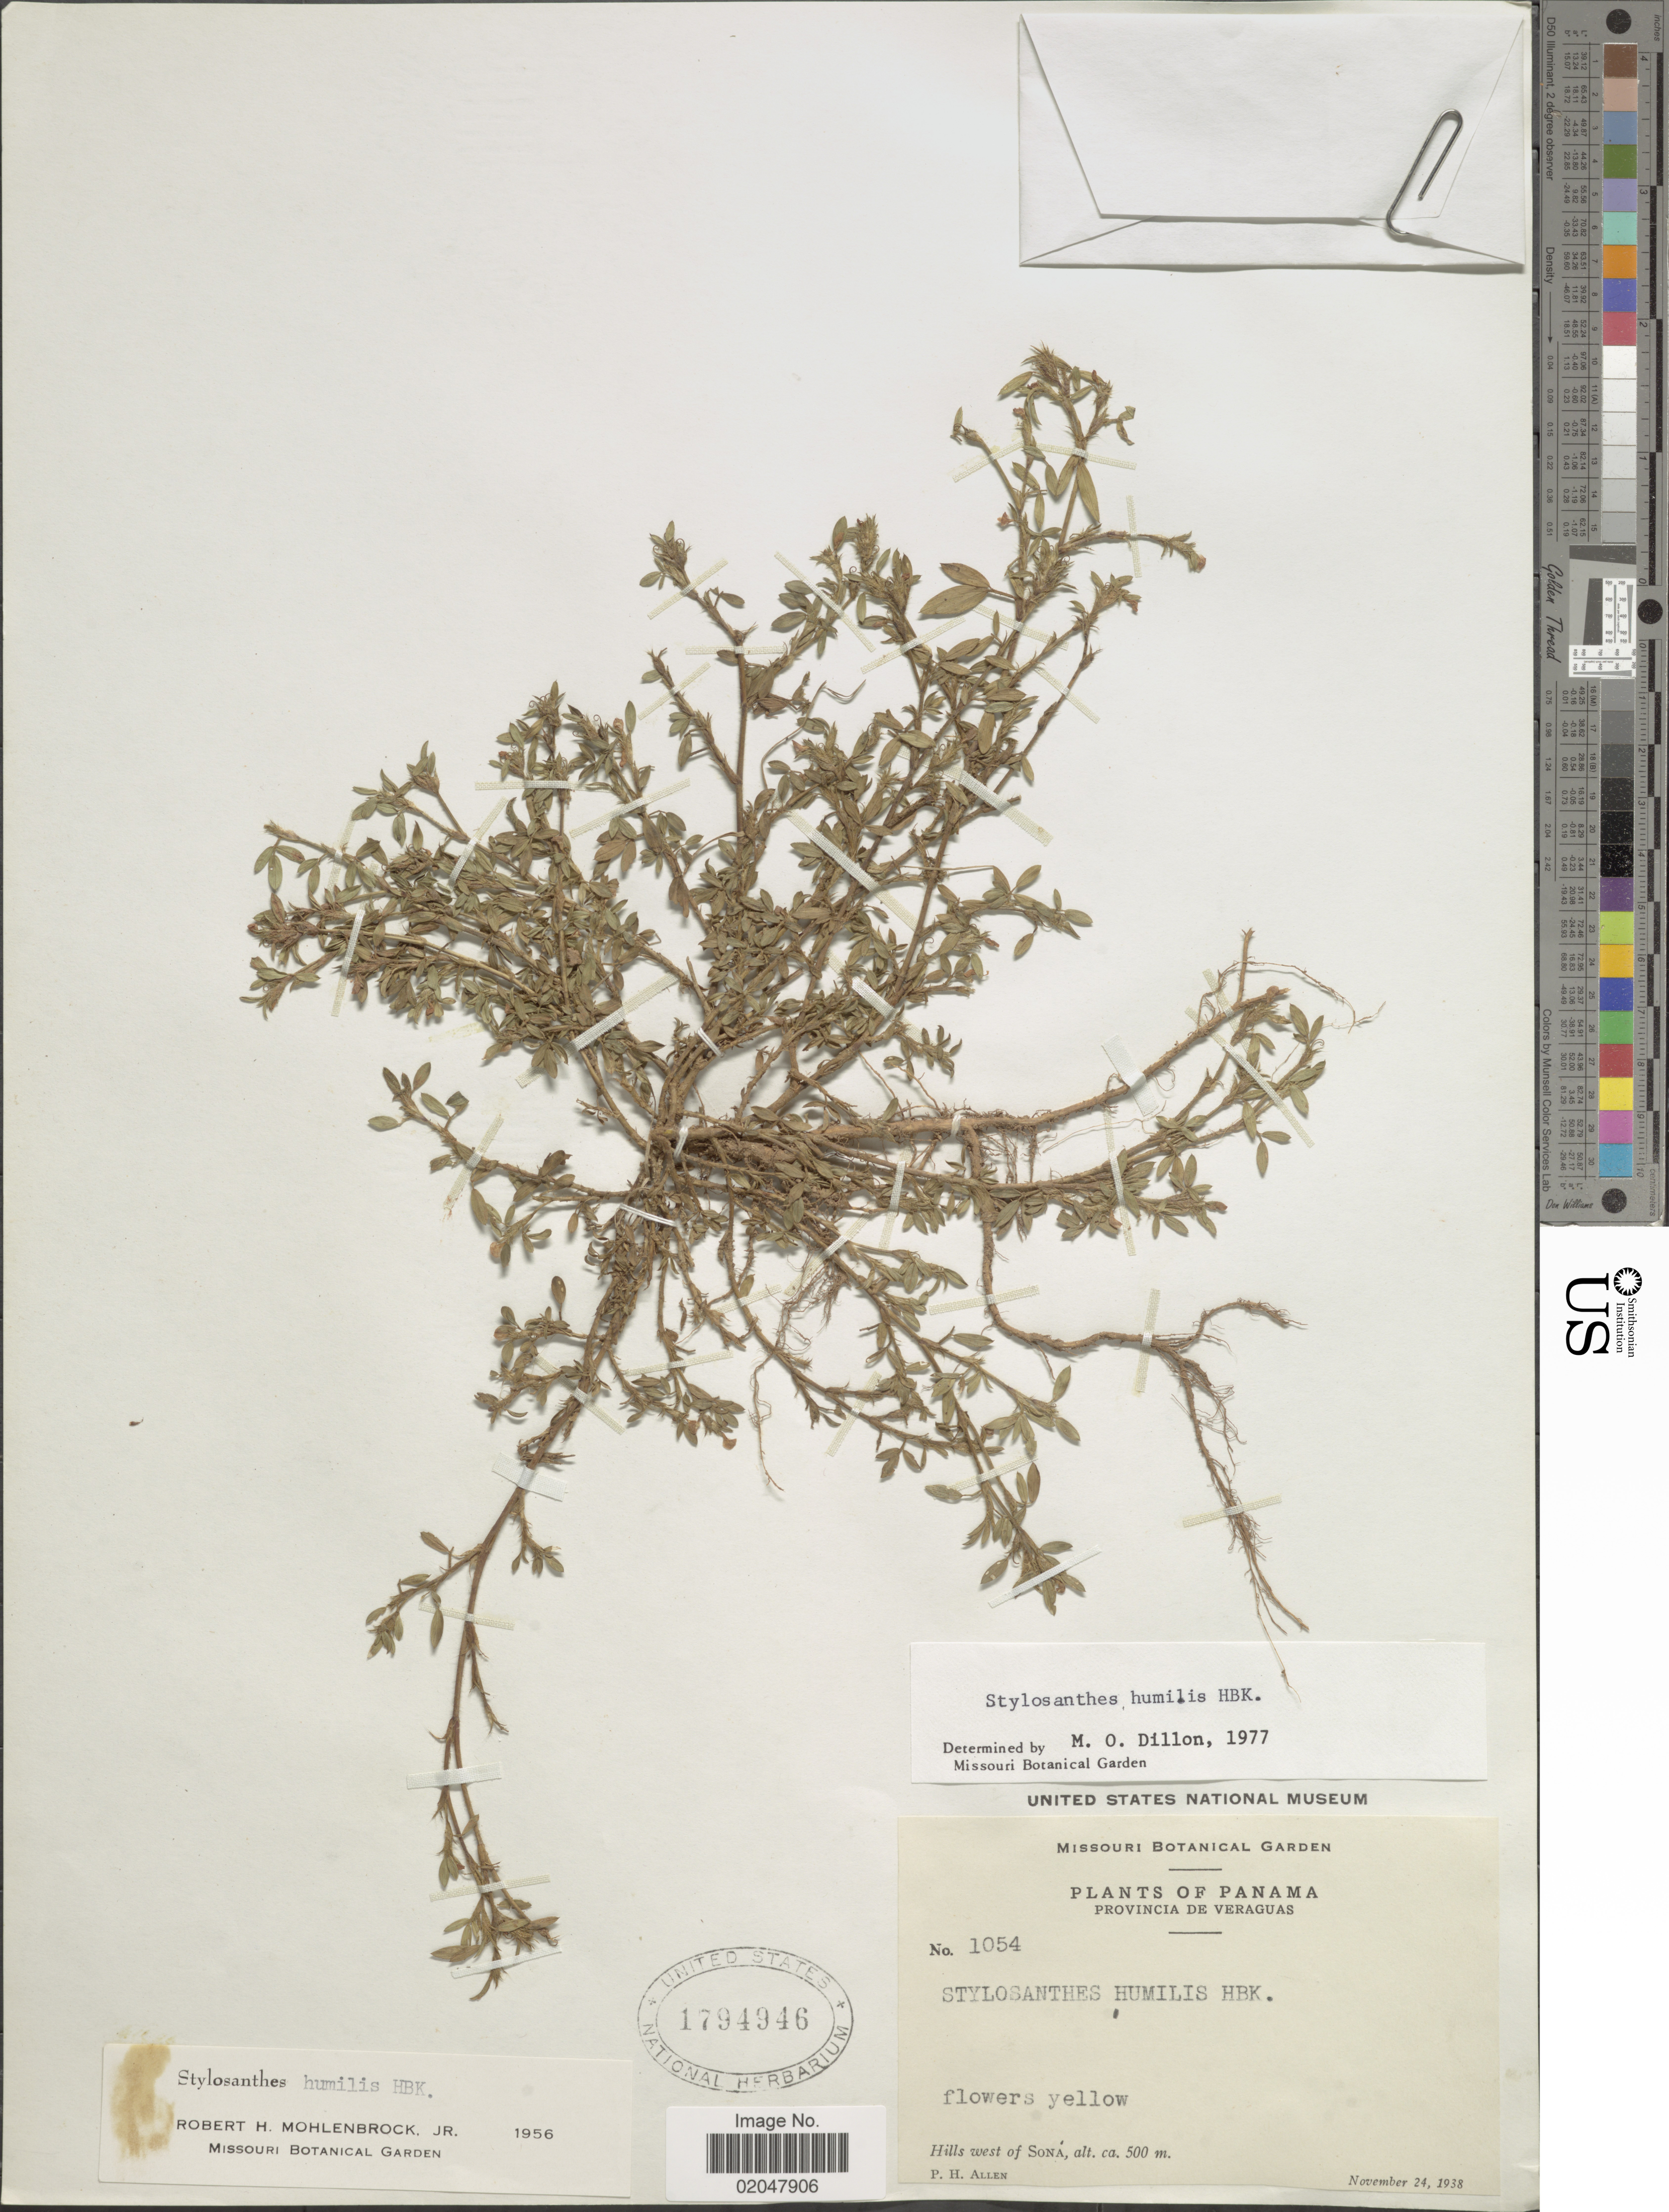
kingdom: Plantae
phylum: Tracheophyta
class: Magnoliopsida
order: Fabales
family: Fabaceae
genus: Stylosanthes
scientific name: Stylosanthes humilis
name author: Kunth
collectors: P. H. Allen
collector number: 1054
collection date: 1938-11-24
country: Panama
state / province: Veraguas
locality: Hills west of Sona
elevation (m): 500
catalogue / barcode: US 1794946